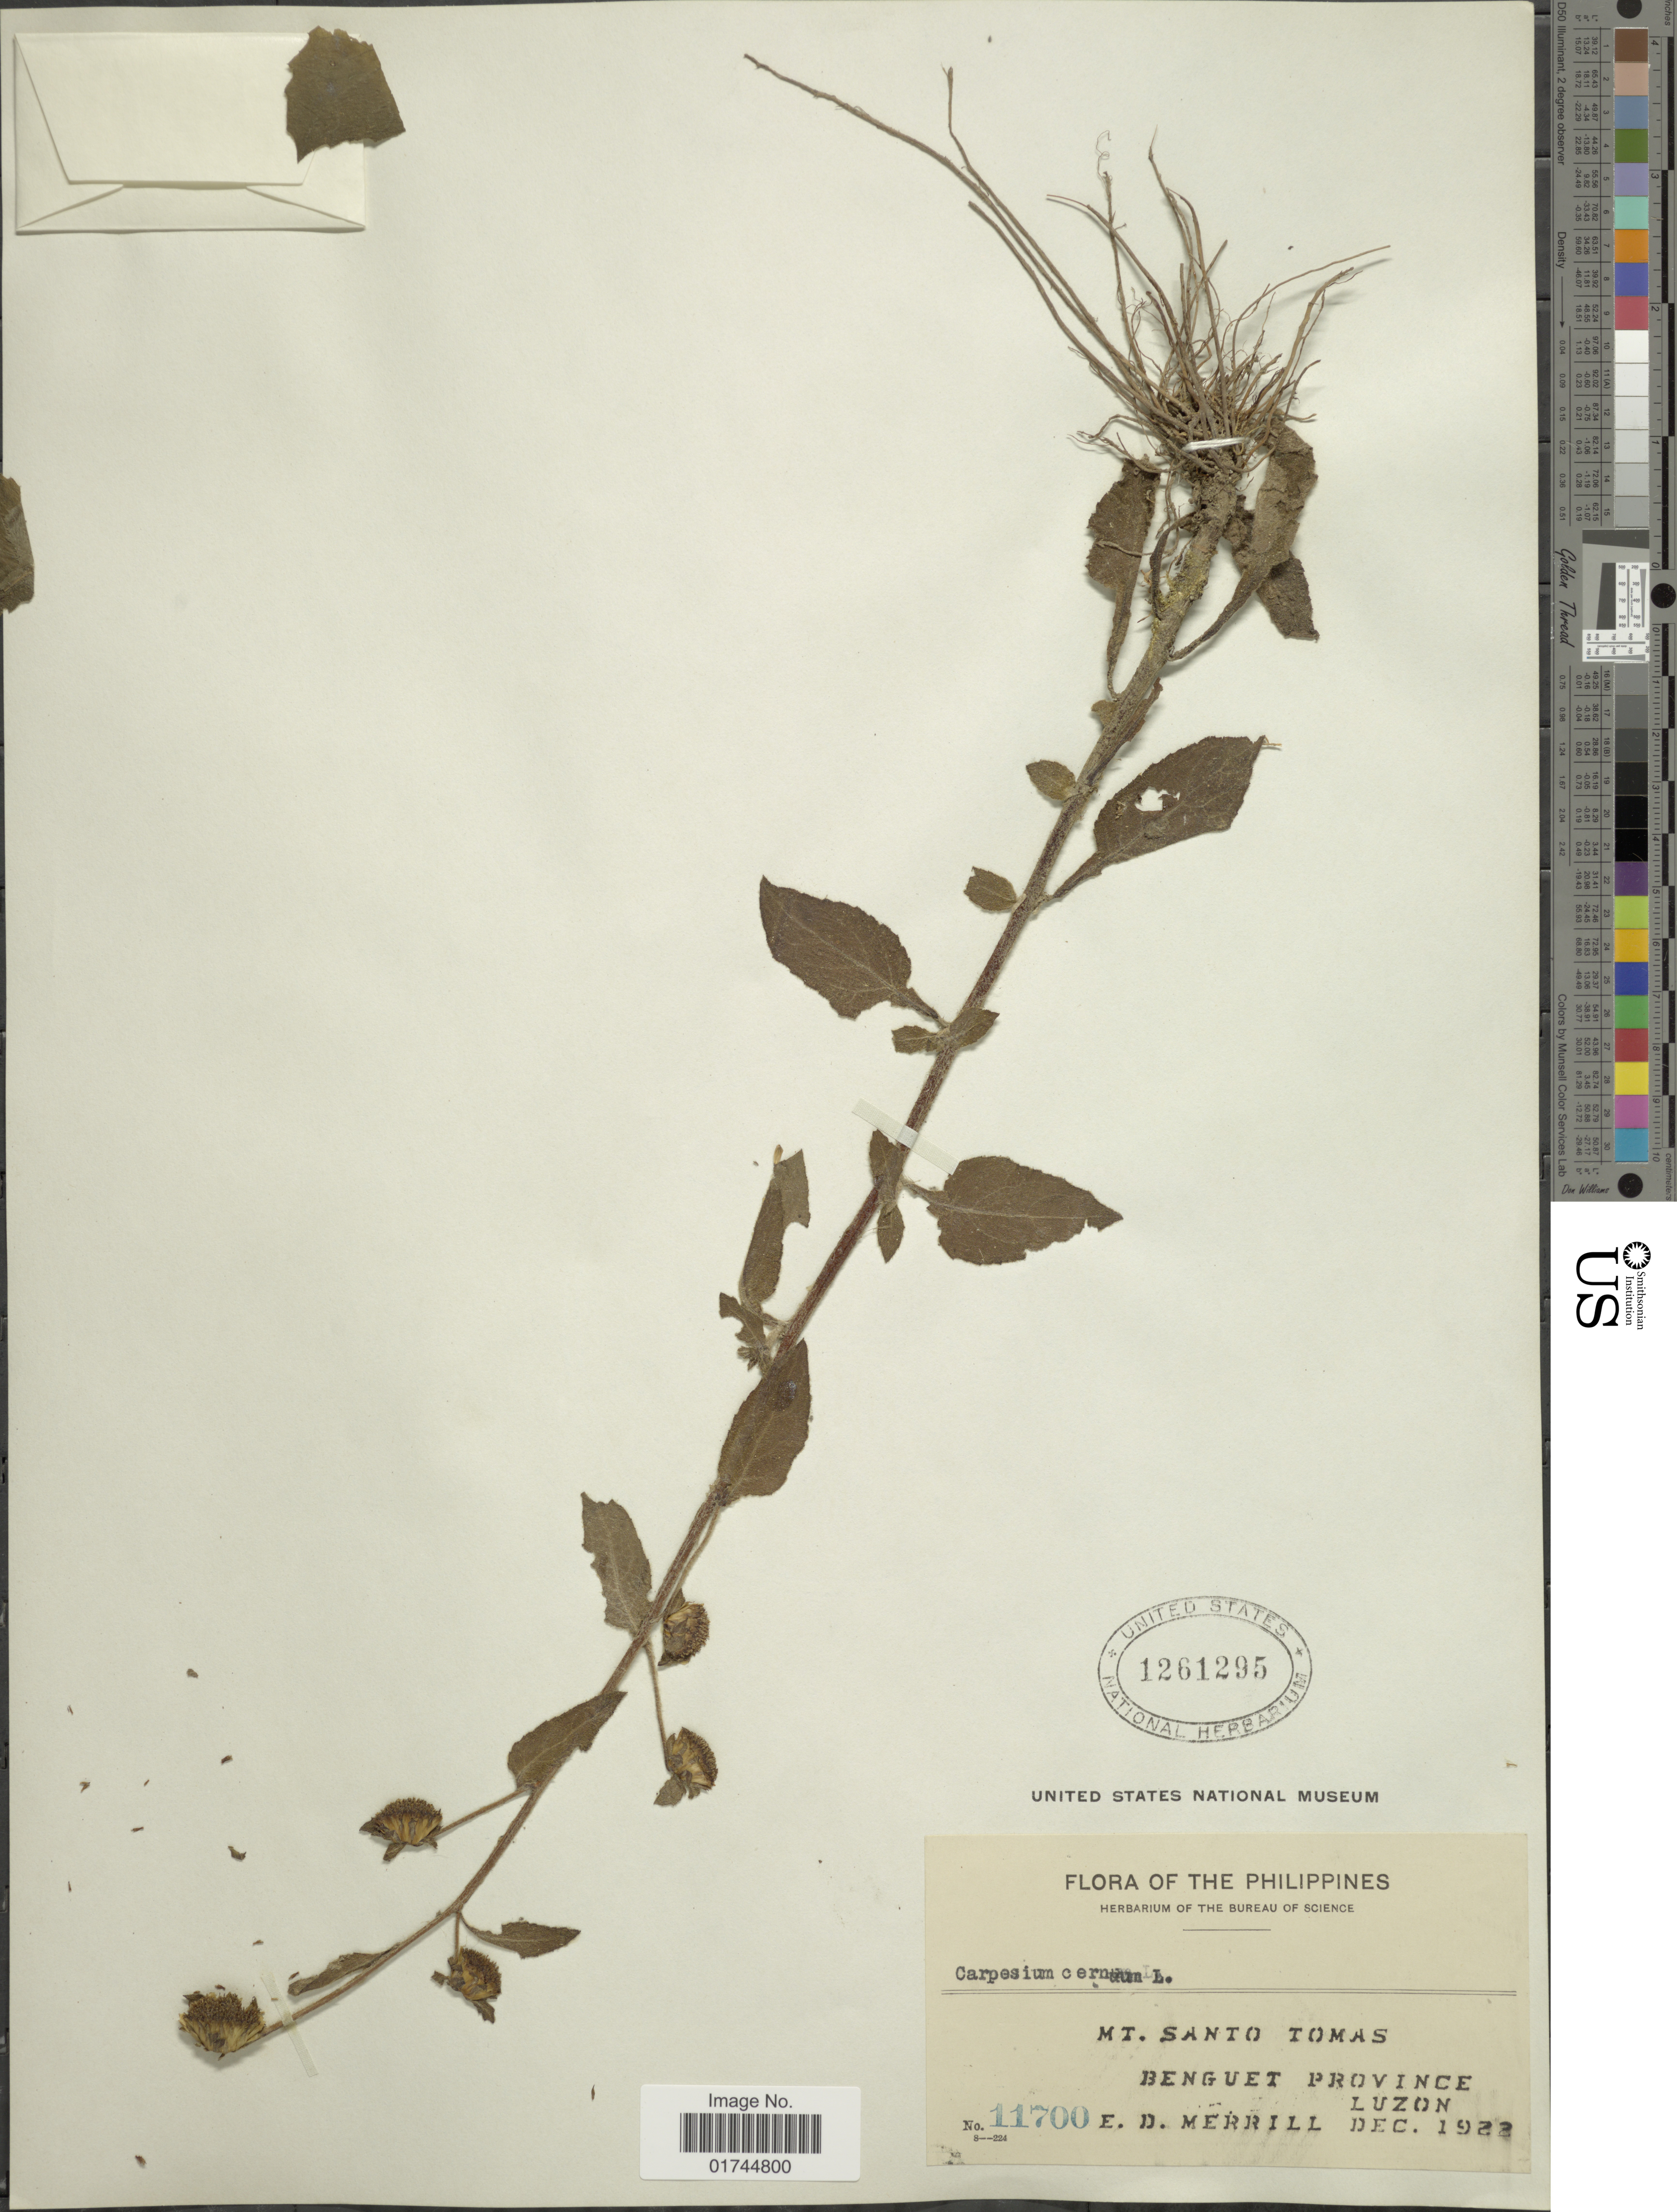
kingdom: Plantae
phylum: Tracheophyta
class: Magnoliopsida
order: Asterales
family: Asteraceae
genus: Carpesium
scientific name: Carpesium cernum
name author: L.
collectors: E. D. Merrill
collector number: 11700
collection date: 1922-12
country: Philippines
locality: Mt. Santo Tomas, Benguet Province, Luzon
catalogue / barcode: US 1261295